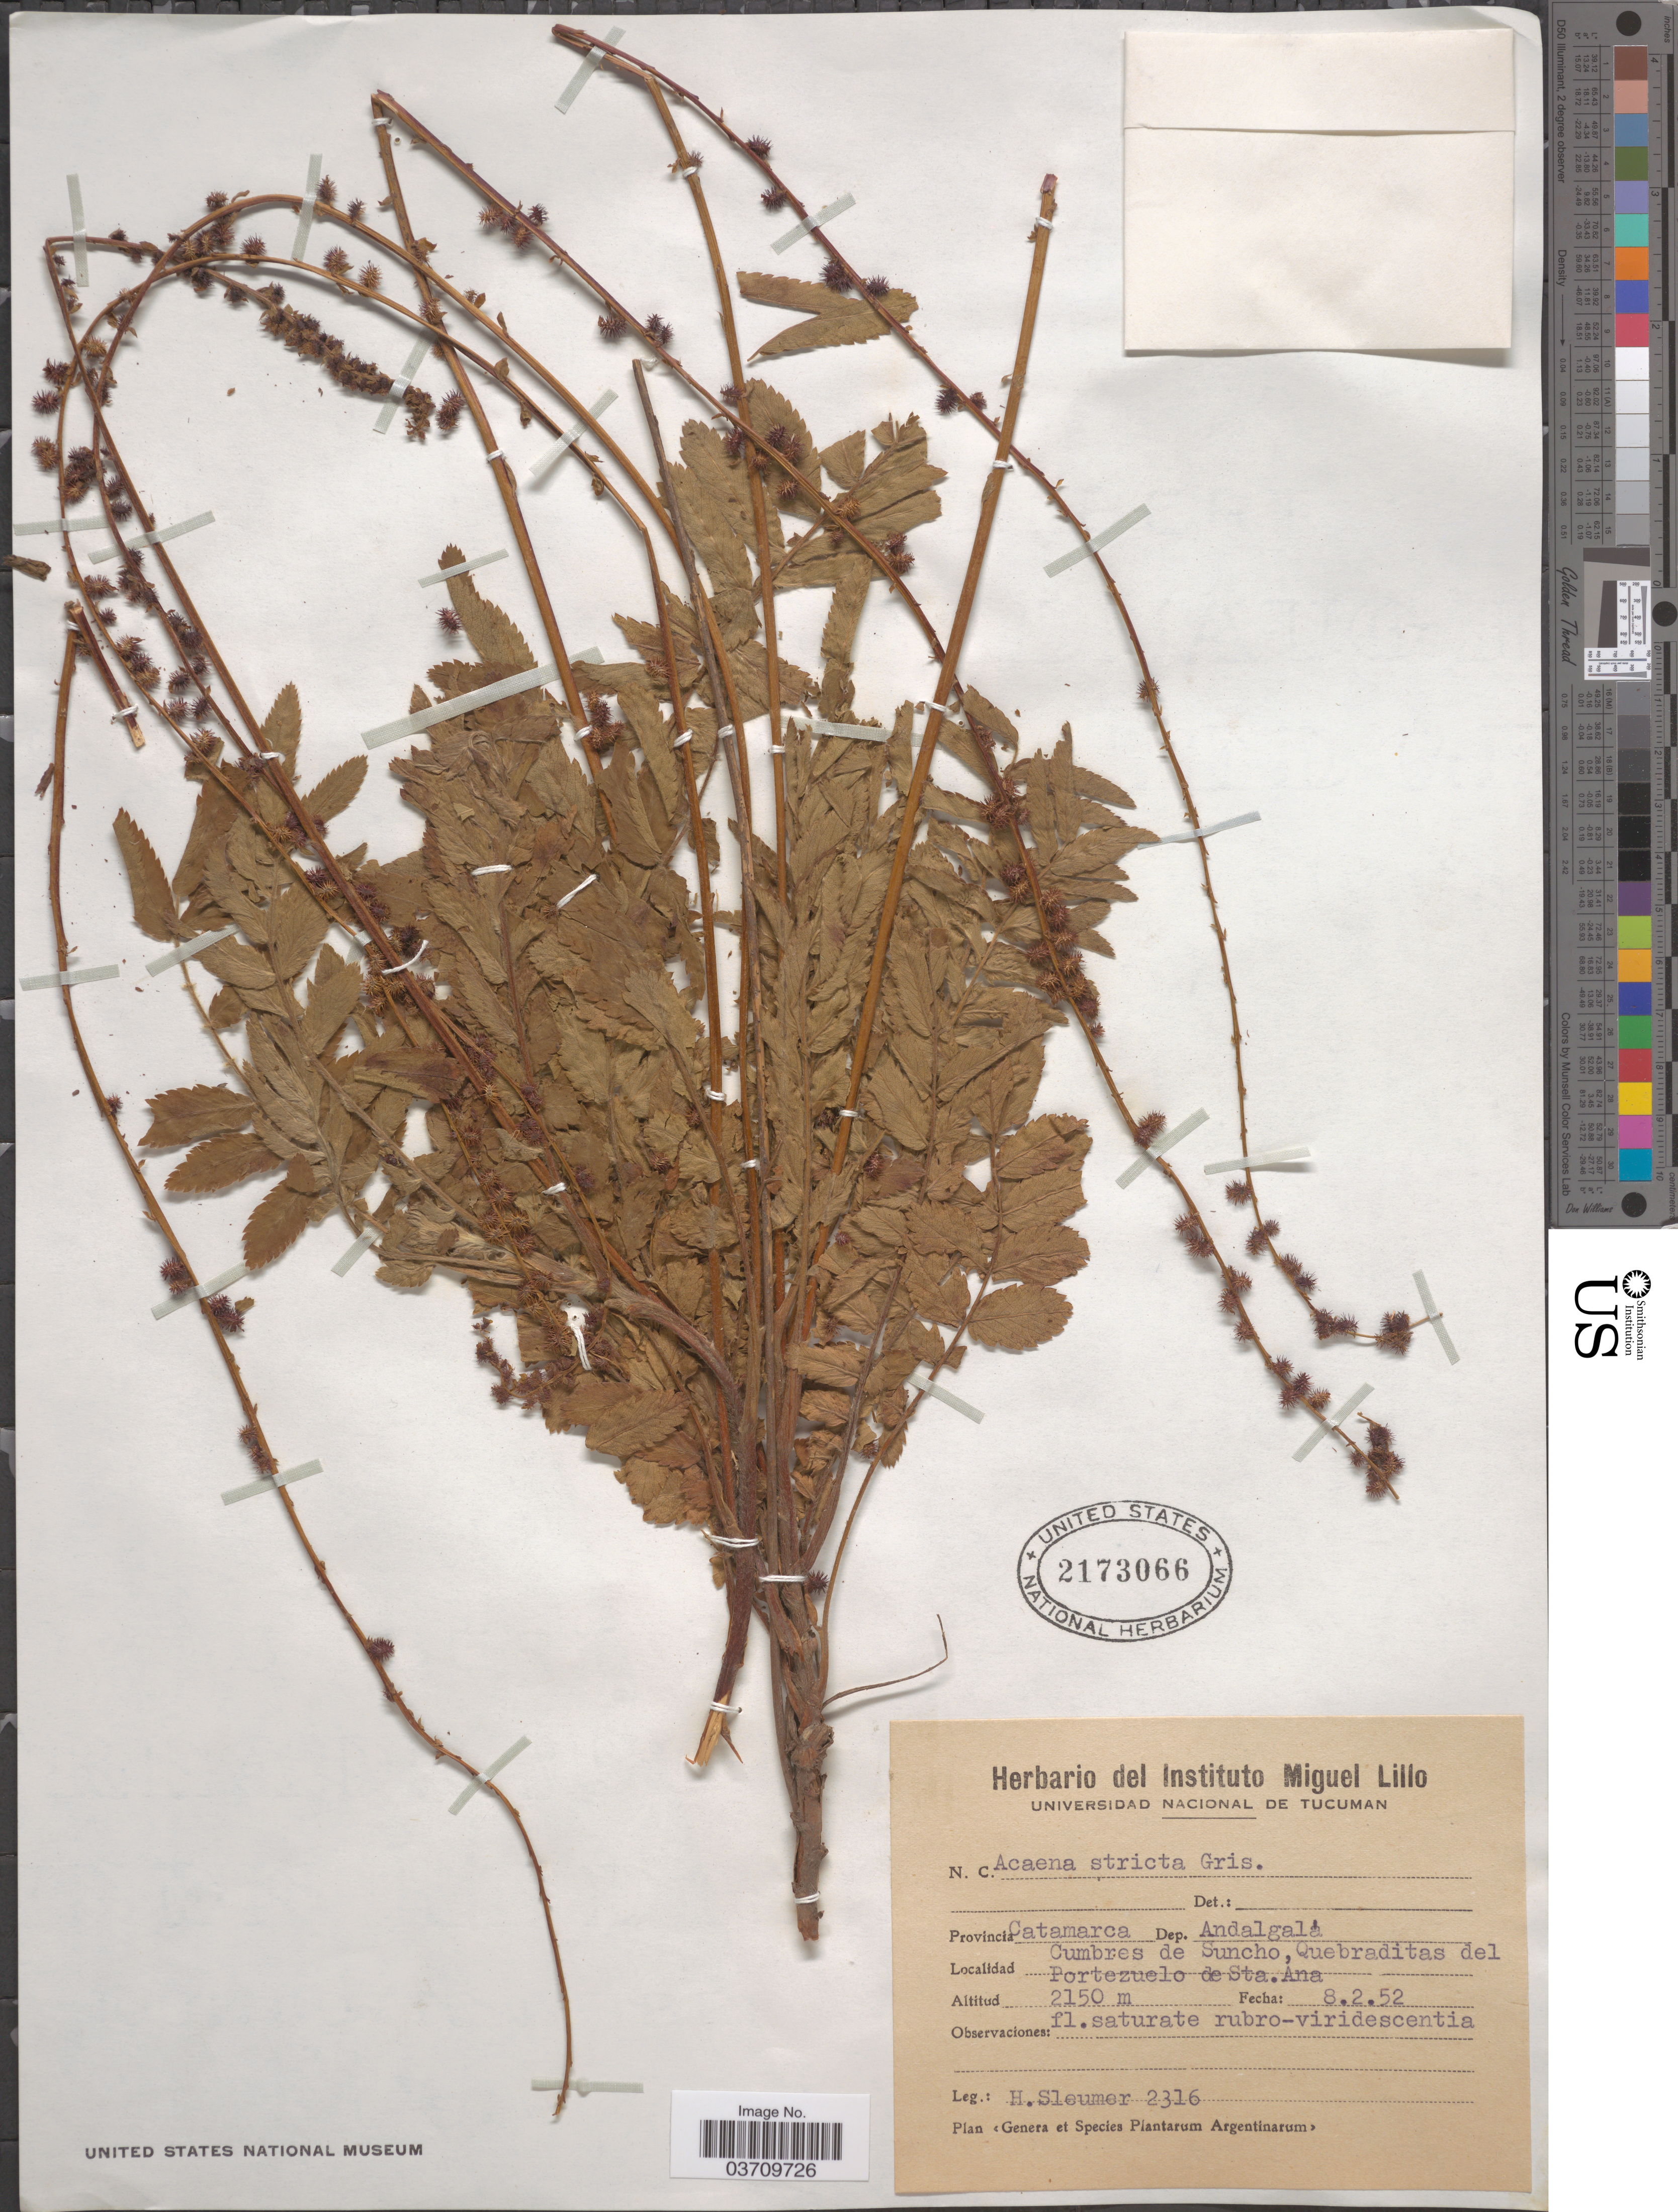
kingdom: Plantae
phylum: Tracheophyta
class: Magnoliopsida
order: Rosales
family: Rosaceae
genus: Acaena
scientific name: Acaena stricta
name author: Griseb.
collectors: H. O. Sleumer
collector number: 2316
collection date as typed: Transcribed d/m/y: 8/2/52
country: Argentina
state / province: Catamarca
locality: Dep. Andalgalá. Cumbres de Suncho, Quebraditas del Portezuelo de Sta. Ana.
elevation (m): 2150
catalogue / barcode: US 2173066